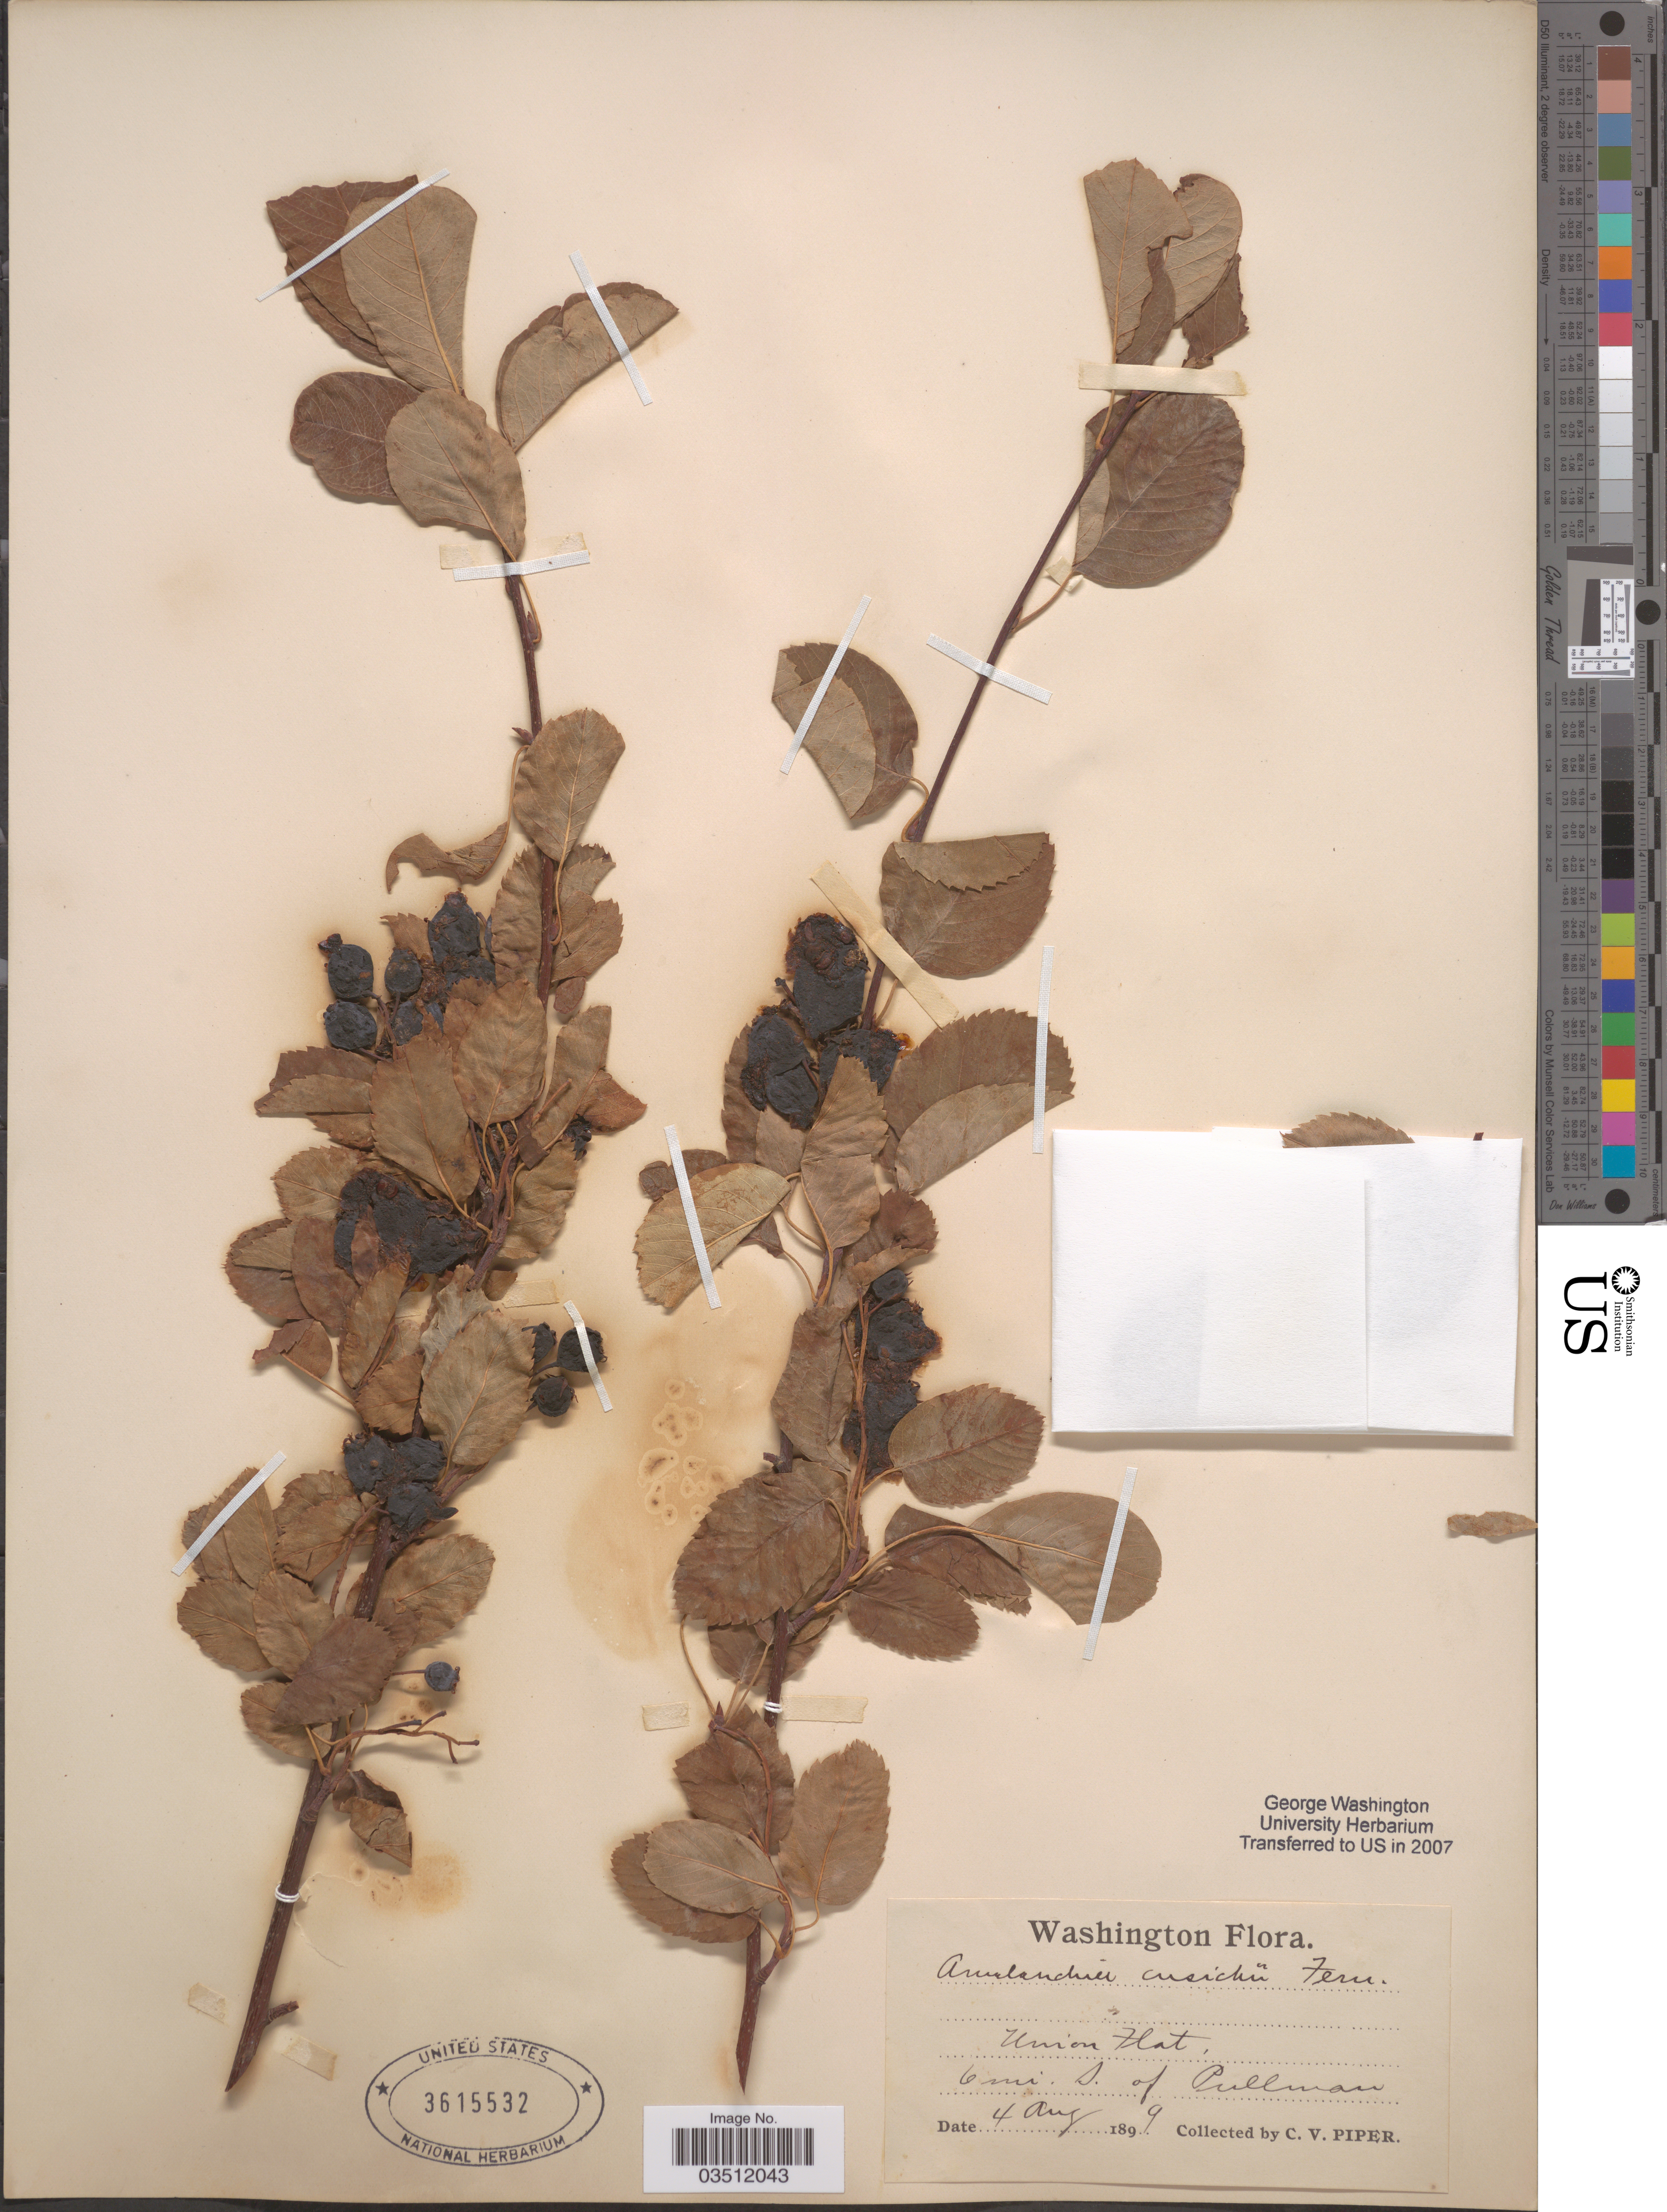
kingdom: Plantae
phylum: Tracheophyta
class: Magnoliopsida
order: Rosales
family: Rosaceae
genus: Amelanchier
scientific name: Amelanchier cusickii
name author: Fernald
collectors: C. V. Piper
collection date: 1899-08-04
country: United States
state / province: Washington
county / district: Whitman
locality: Union Hat. 6 mi. S. of Pullman.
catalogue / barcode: US 3615532